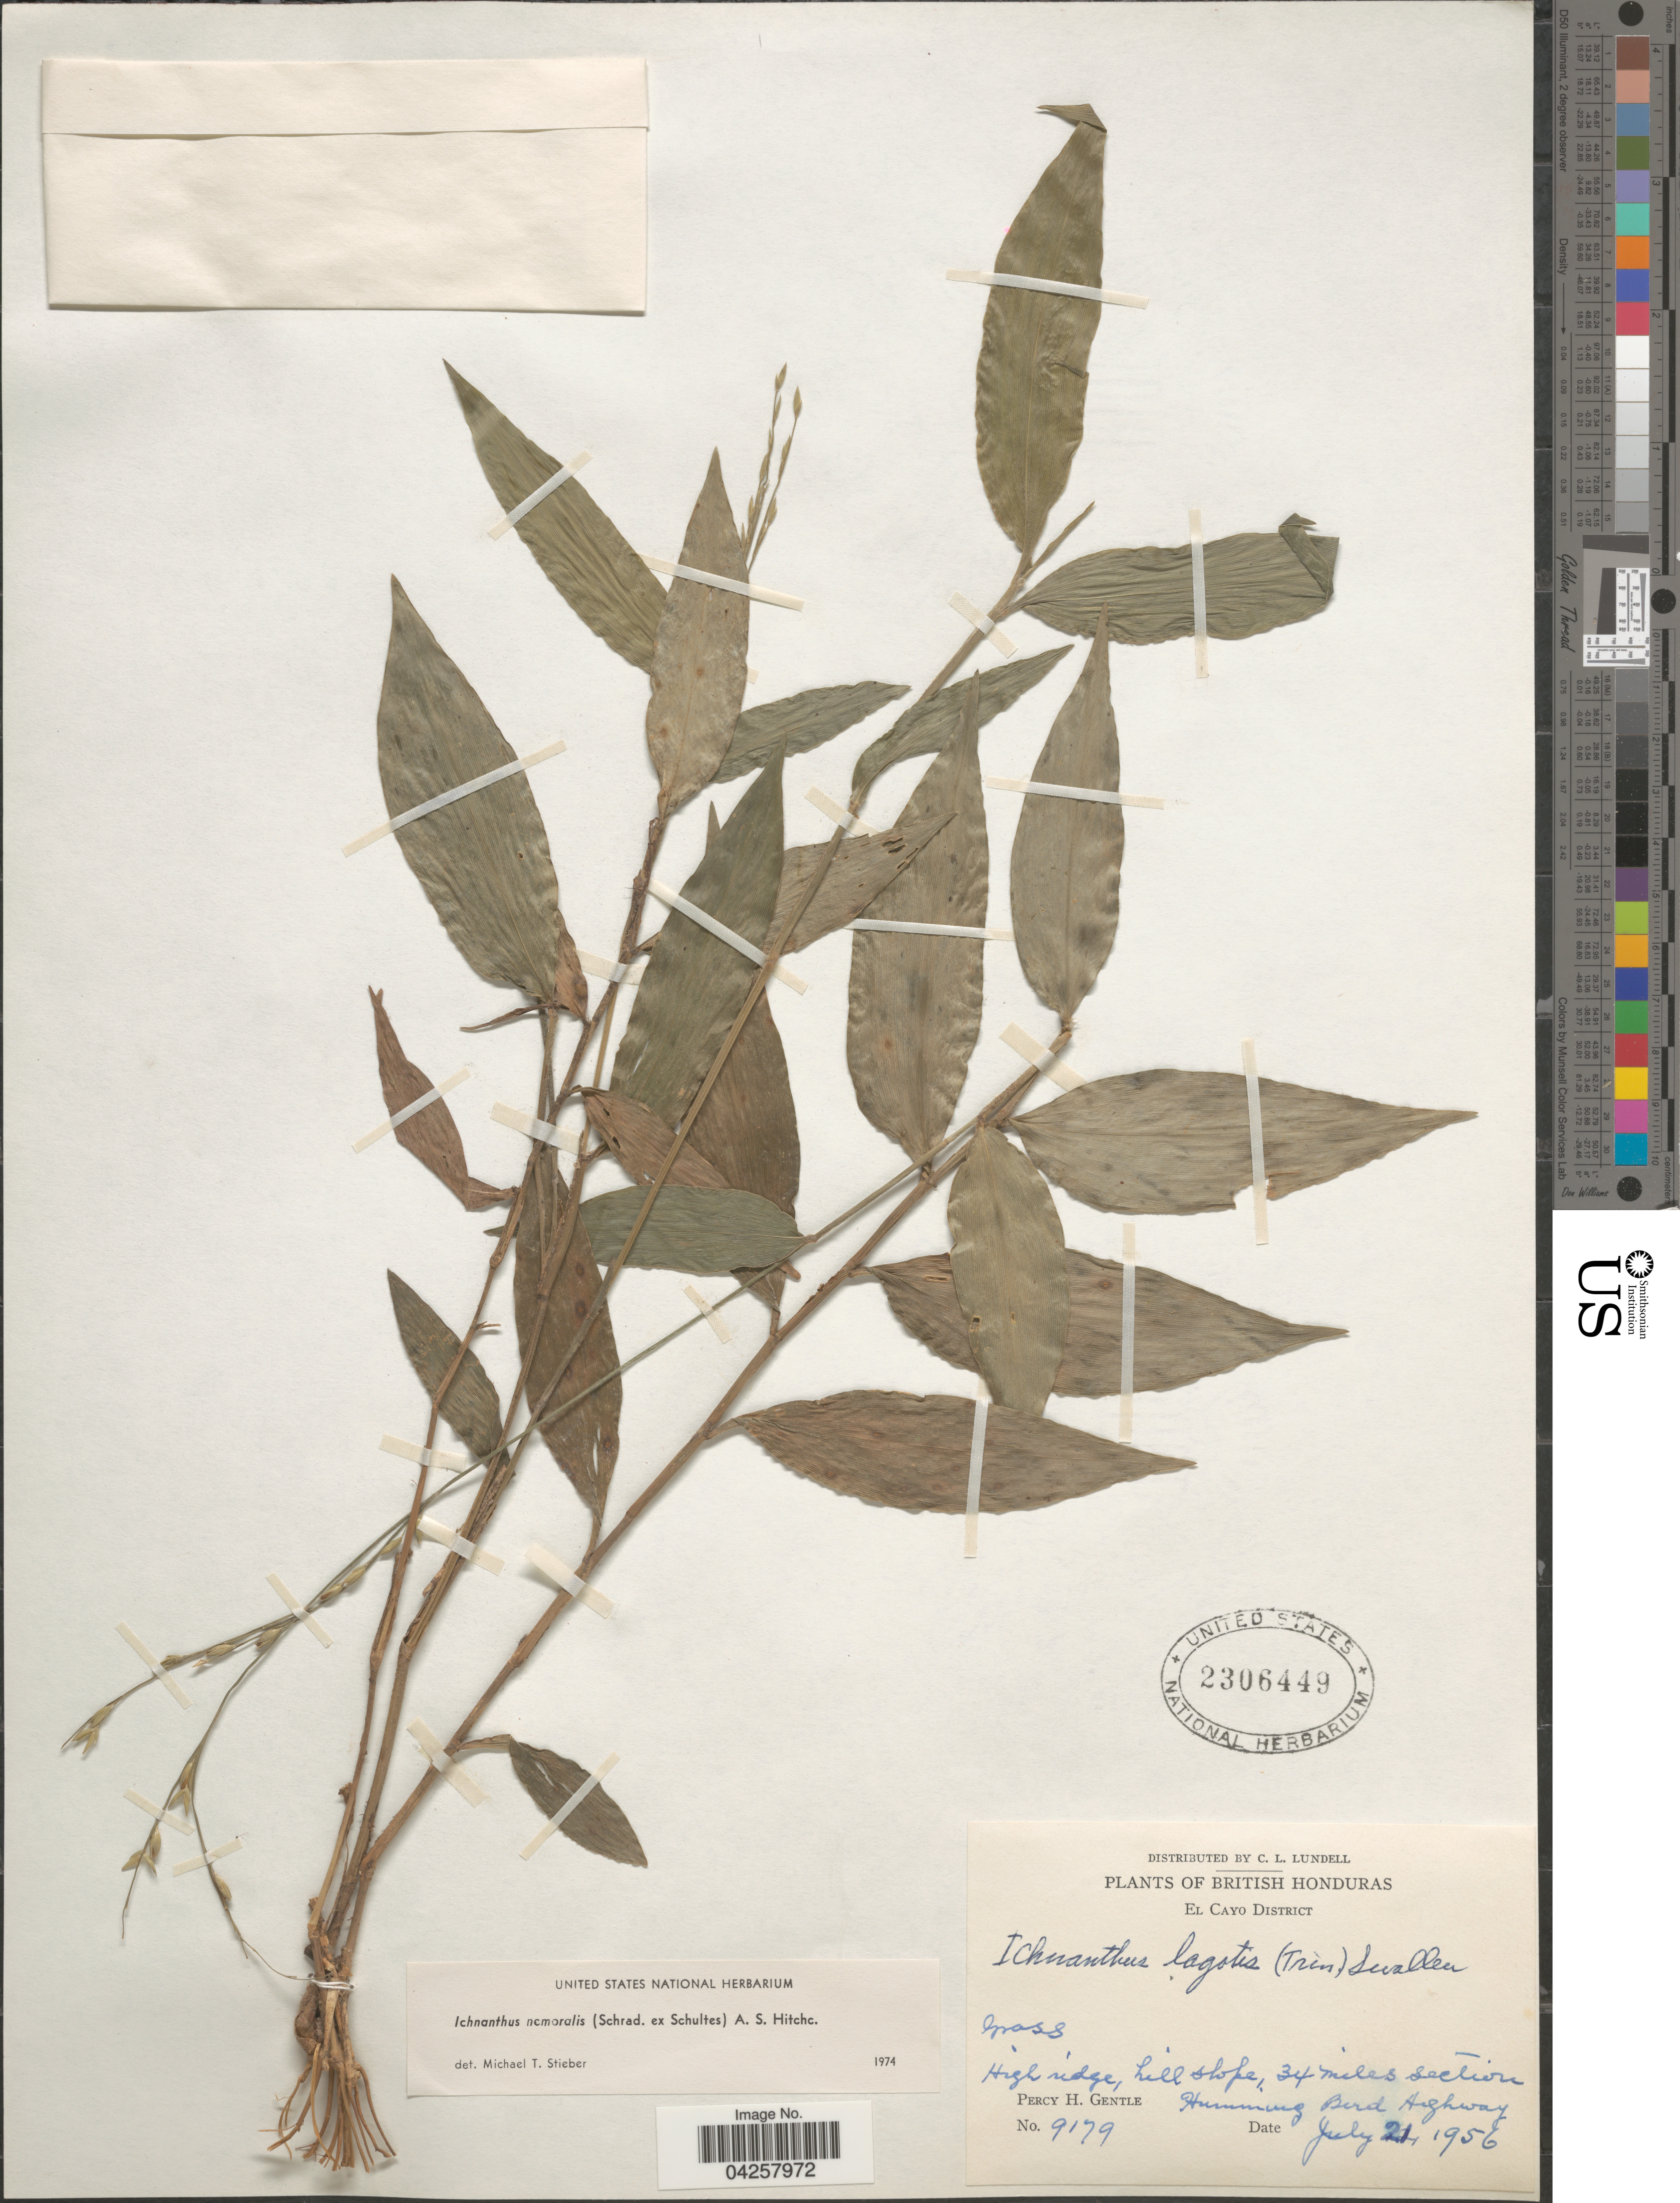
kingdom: Plantae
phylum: Tracheophyta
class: Liliopsida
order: Poales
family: Poaceae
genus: Ichnanthus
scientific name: Ichnanthus nemoralis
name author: (Schrad.) Hitchc. & Chase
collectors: P. H. Gentle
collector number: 9179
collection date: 1956-07-21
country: Belize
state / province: Cayo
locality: British Honduras. El Cayo District. High ridge, hill slope, 34 miles section Humming Bird Highway.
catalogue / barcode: US 2306449